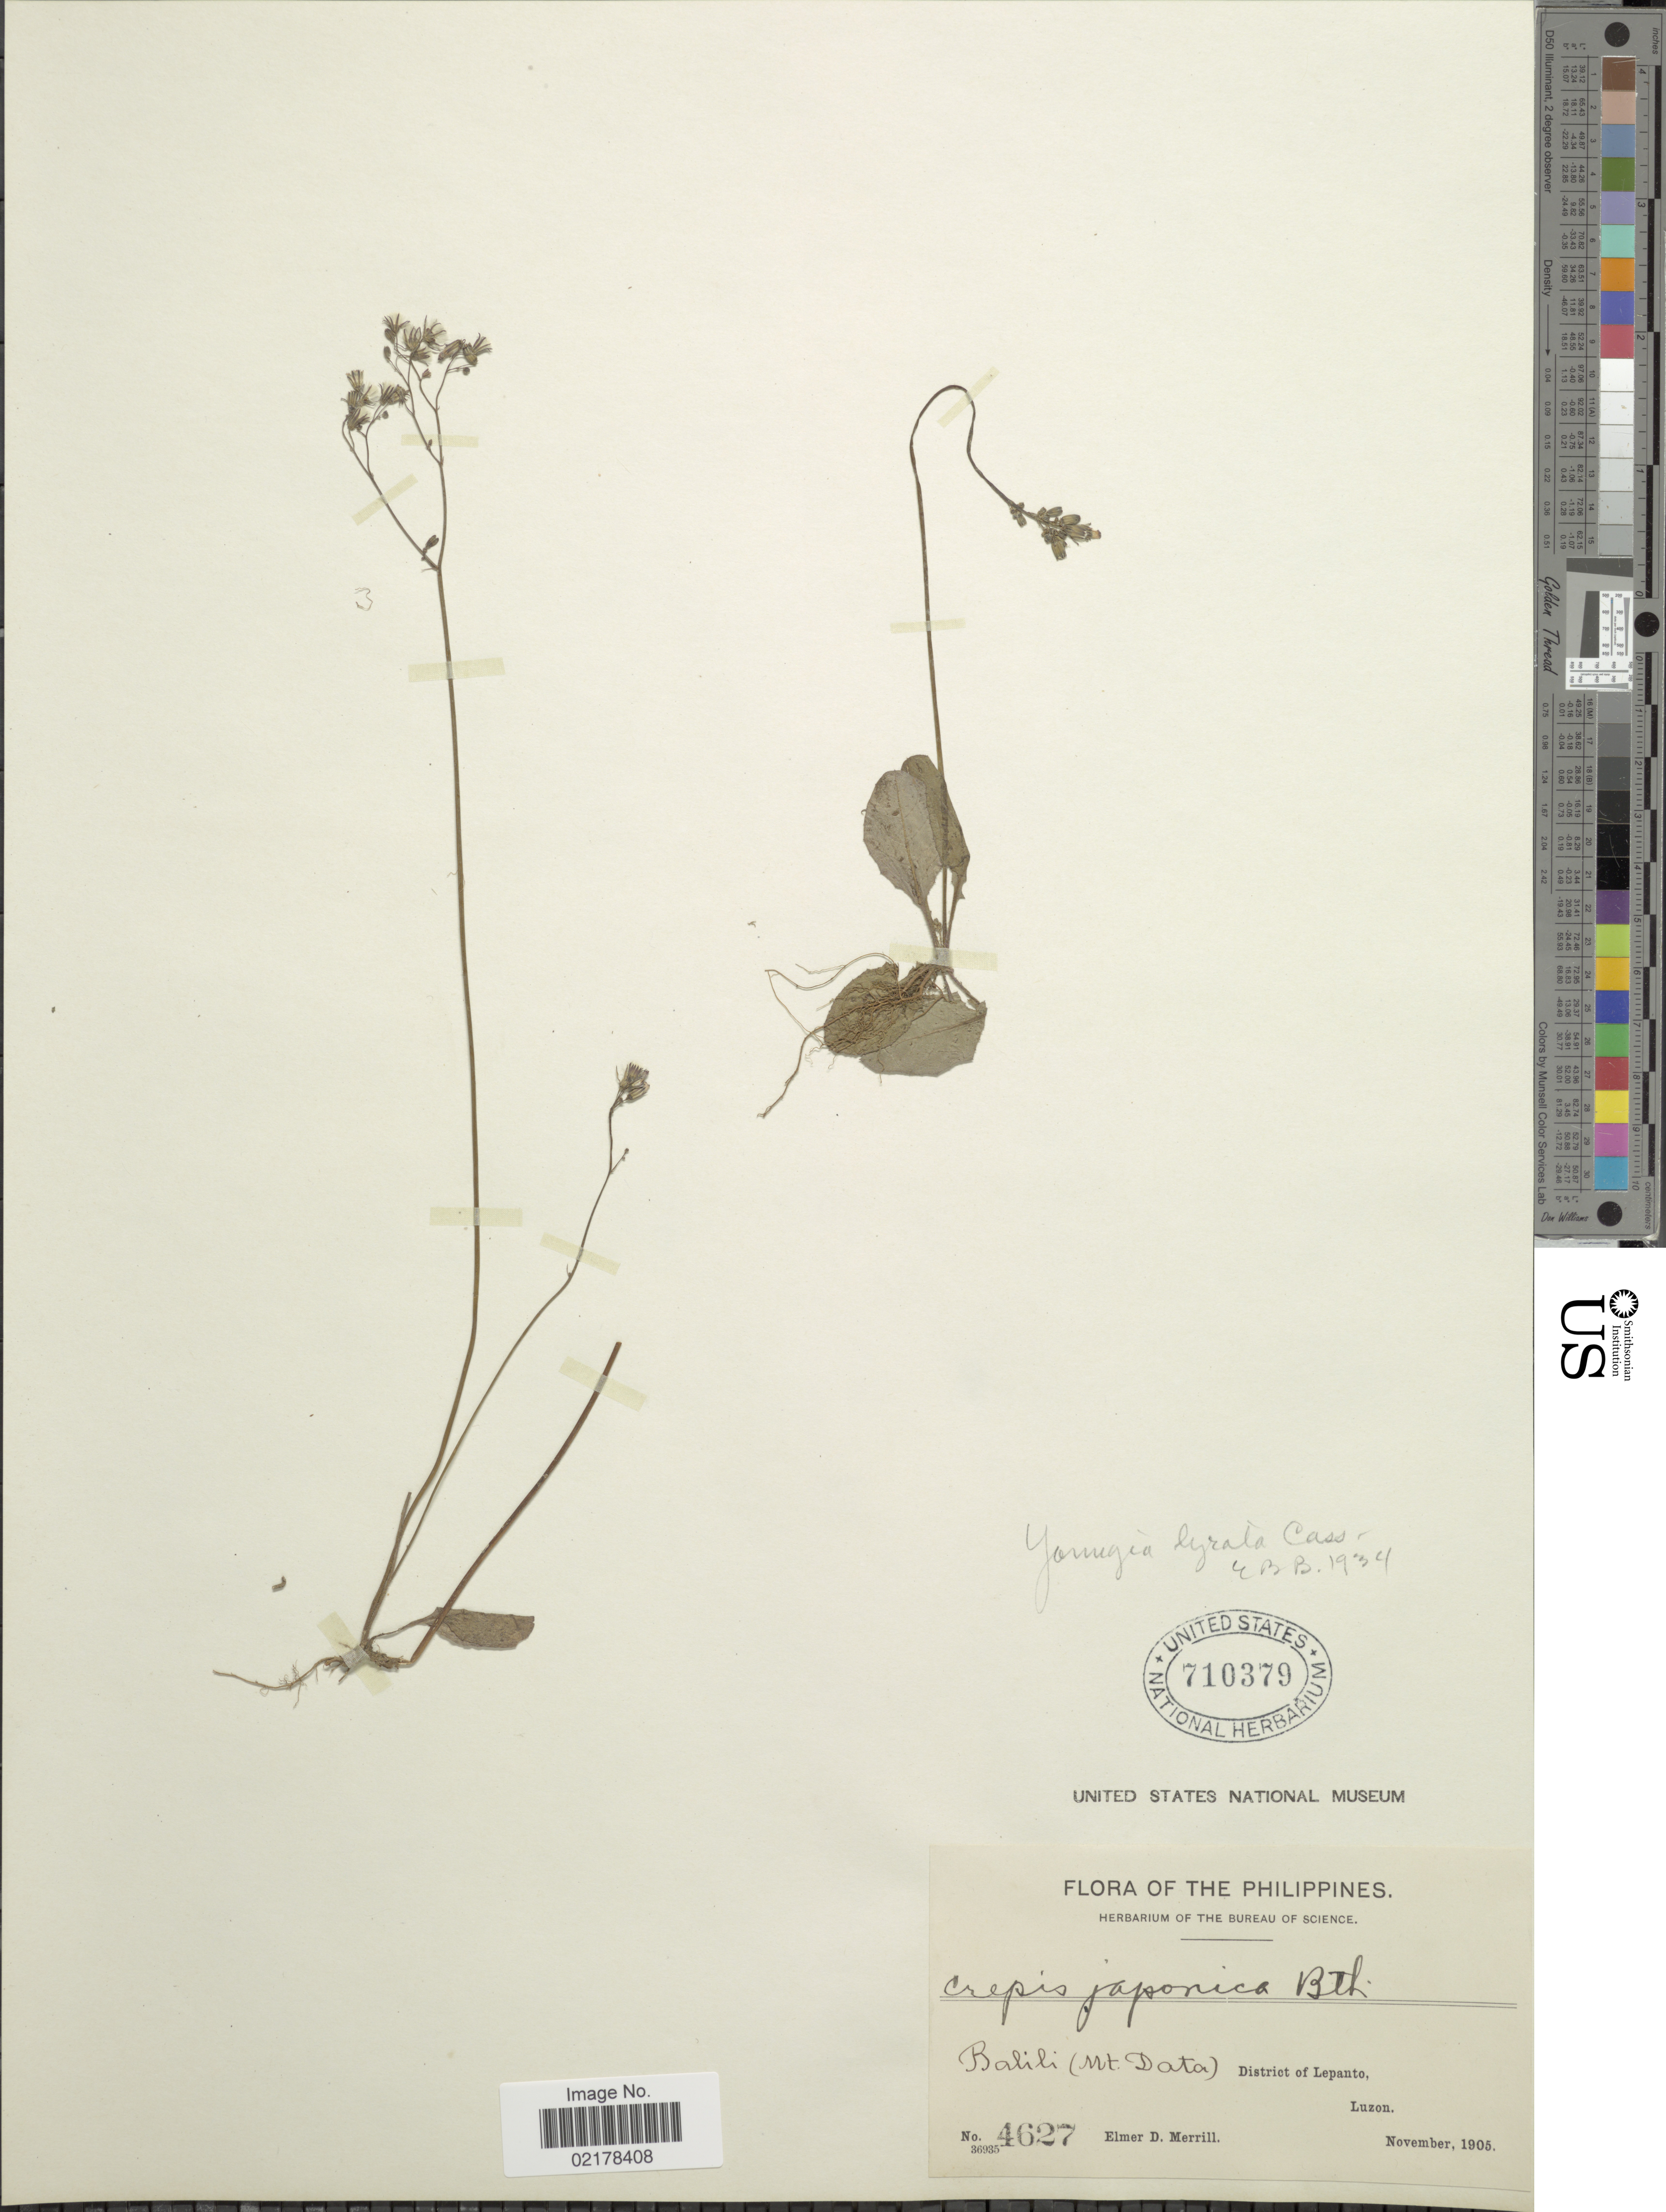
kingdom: Plantae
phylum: Tracheophyta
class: Magnoliopsida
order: Asterales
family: Asteraceae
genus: Youngia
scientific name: Youngia japonica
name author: (L.) DC.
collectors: E. D. Merrill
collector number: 4627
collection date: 1905-11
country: Philippines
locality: Balili (Mt. Data) District of Lepanto, Luzon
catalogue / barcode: US 710379